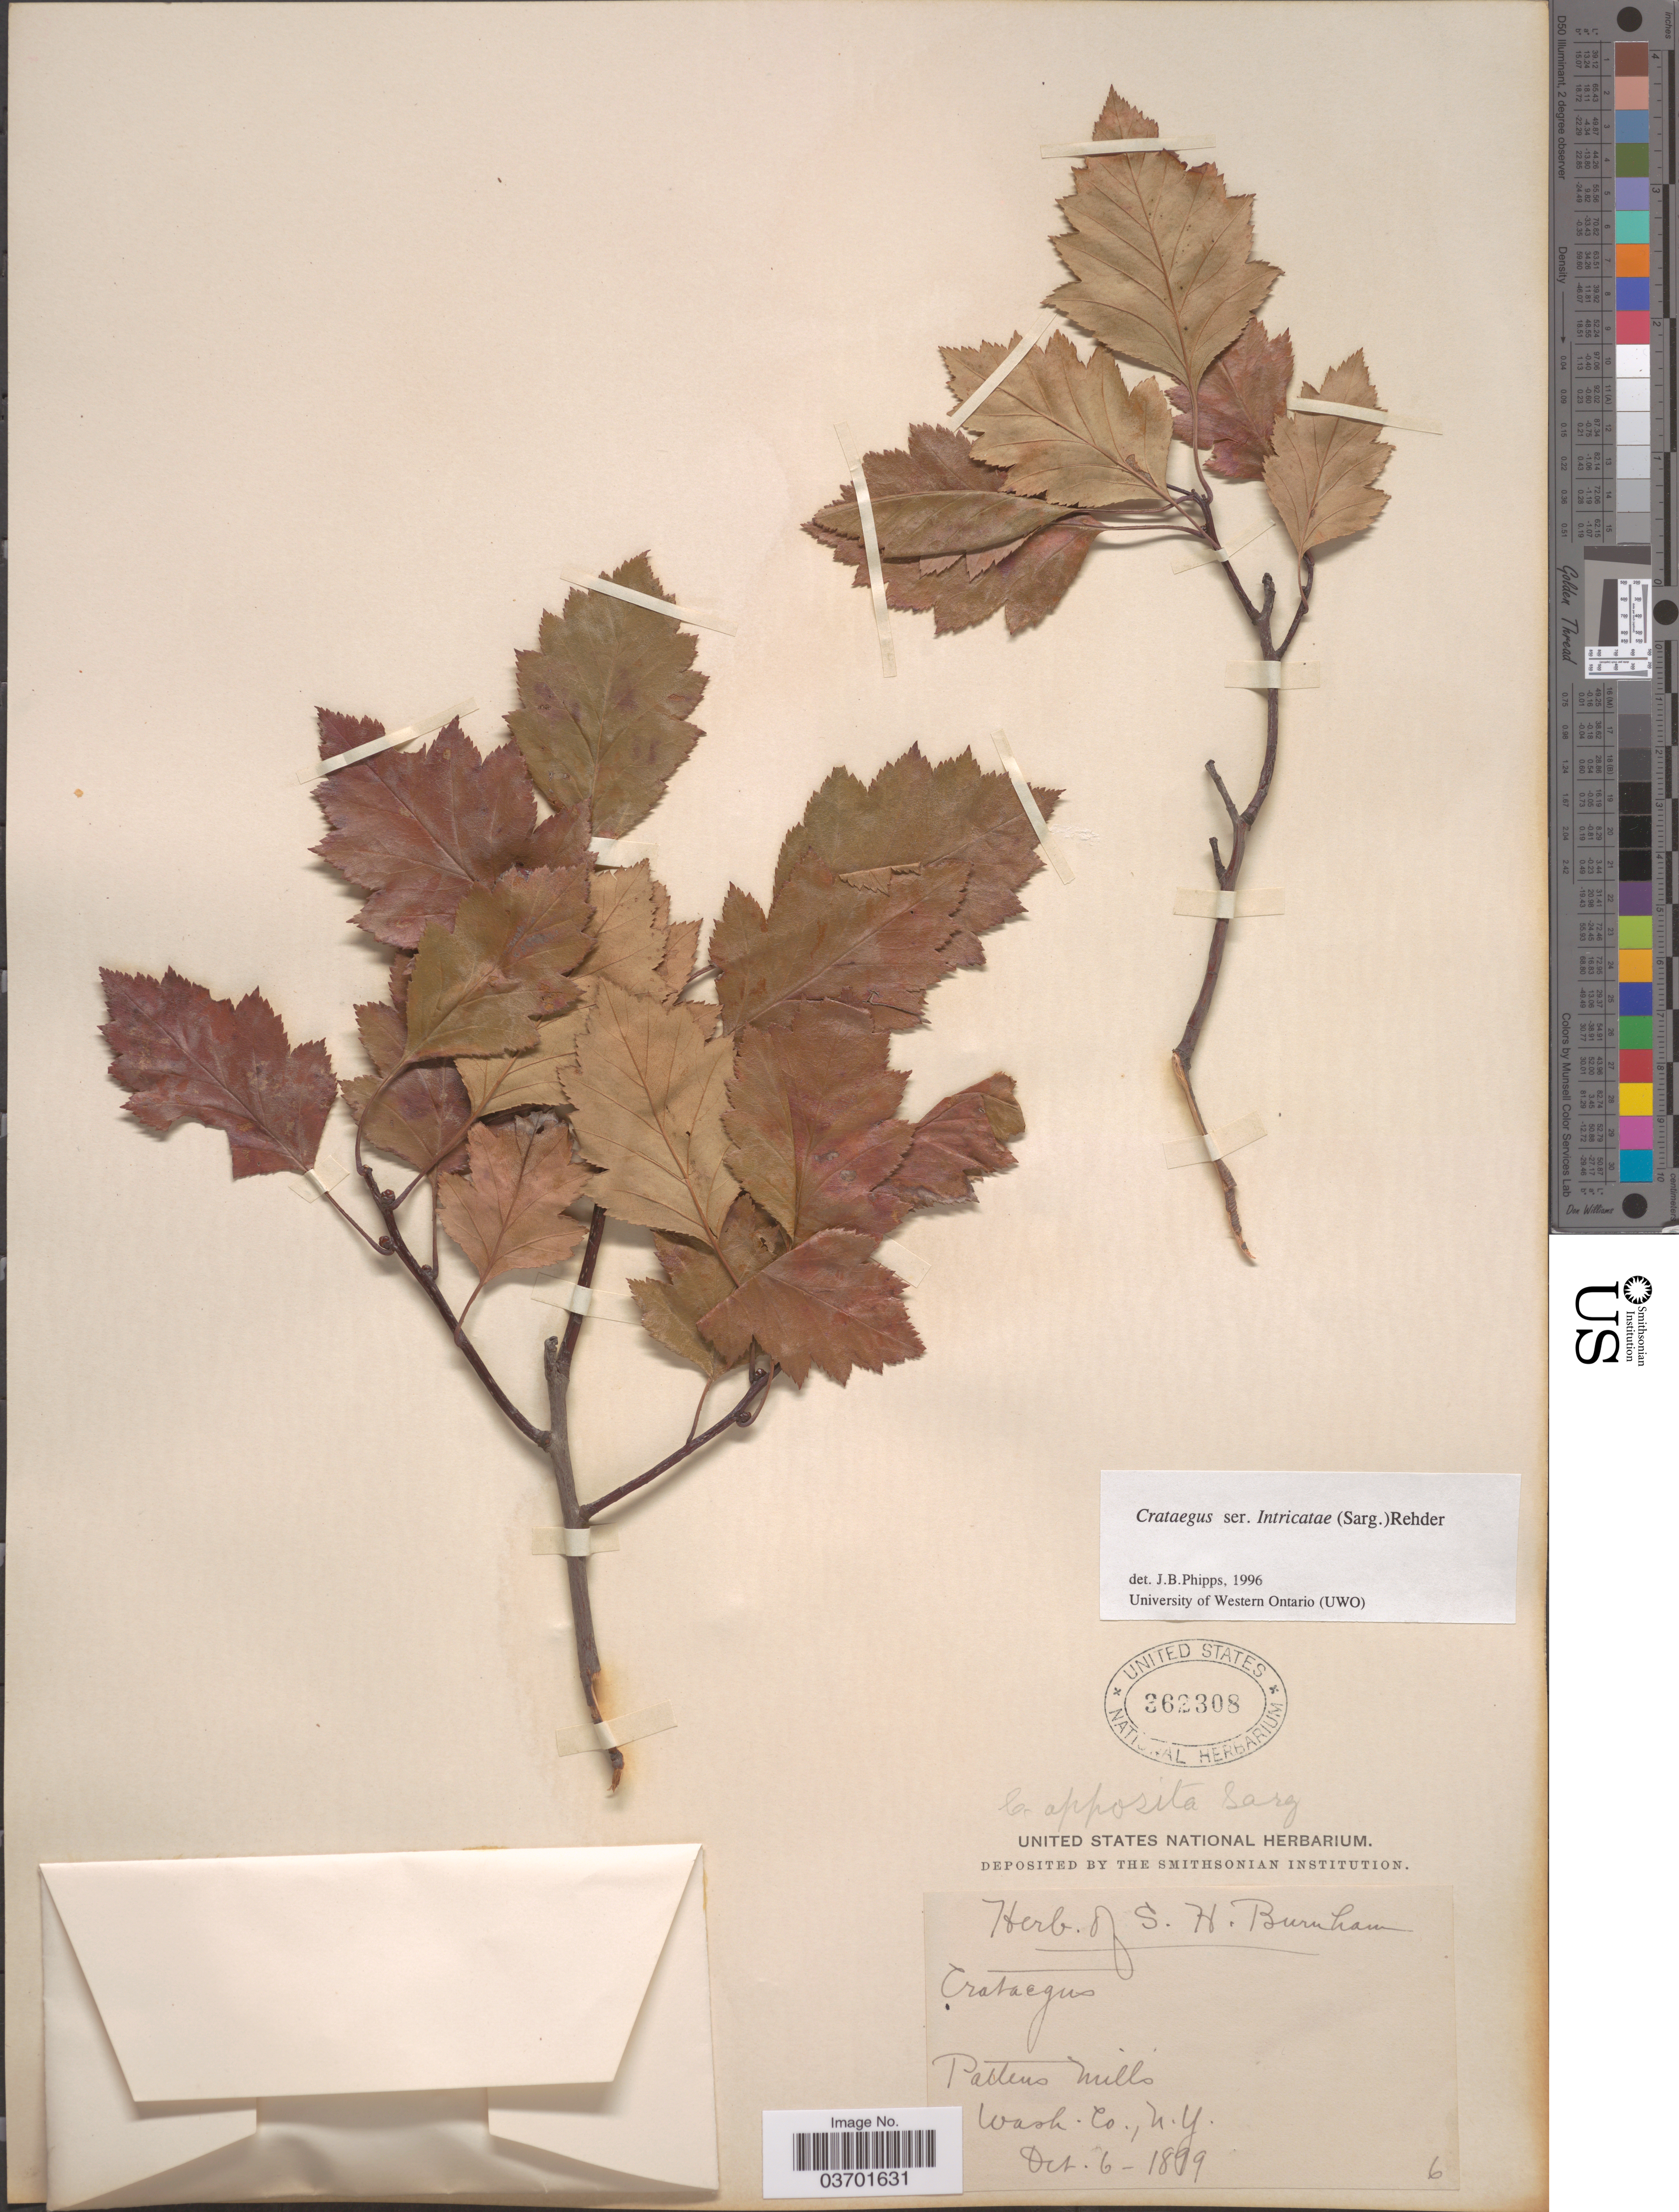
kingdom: Plantae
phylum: Tracheophyta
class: Magnoliopsida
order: Rosales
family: Rosaceae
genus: Crataegus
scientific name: Crataegus rubella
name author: Beadle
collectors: ex herb. S.H. Burnham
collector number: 6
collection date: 1899-10-06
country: United States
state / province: New York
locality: Pattens Mills. Wash. Co.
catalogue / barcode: US 362308